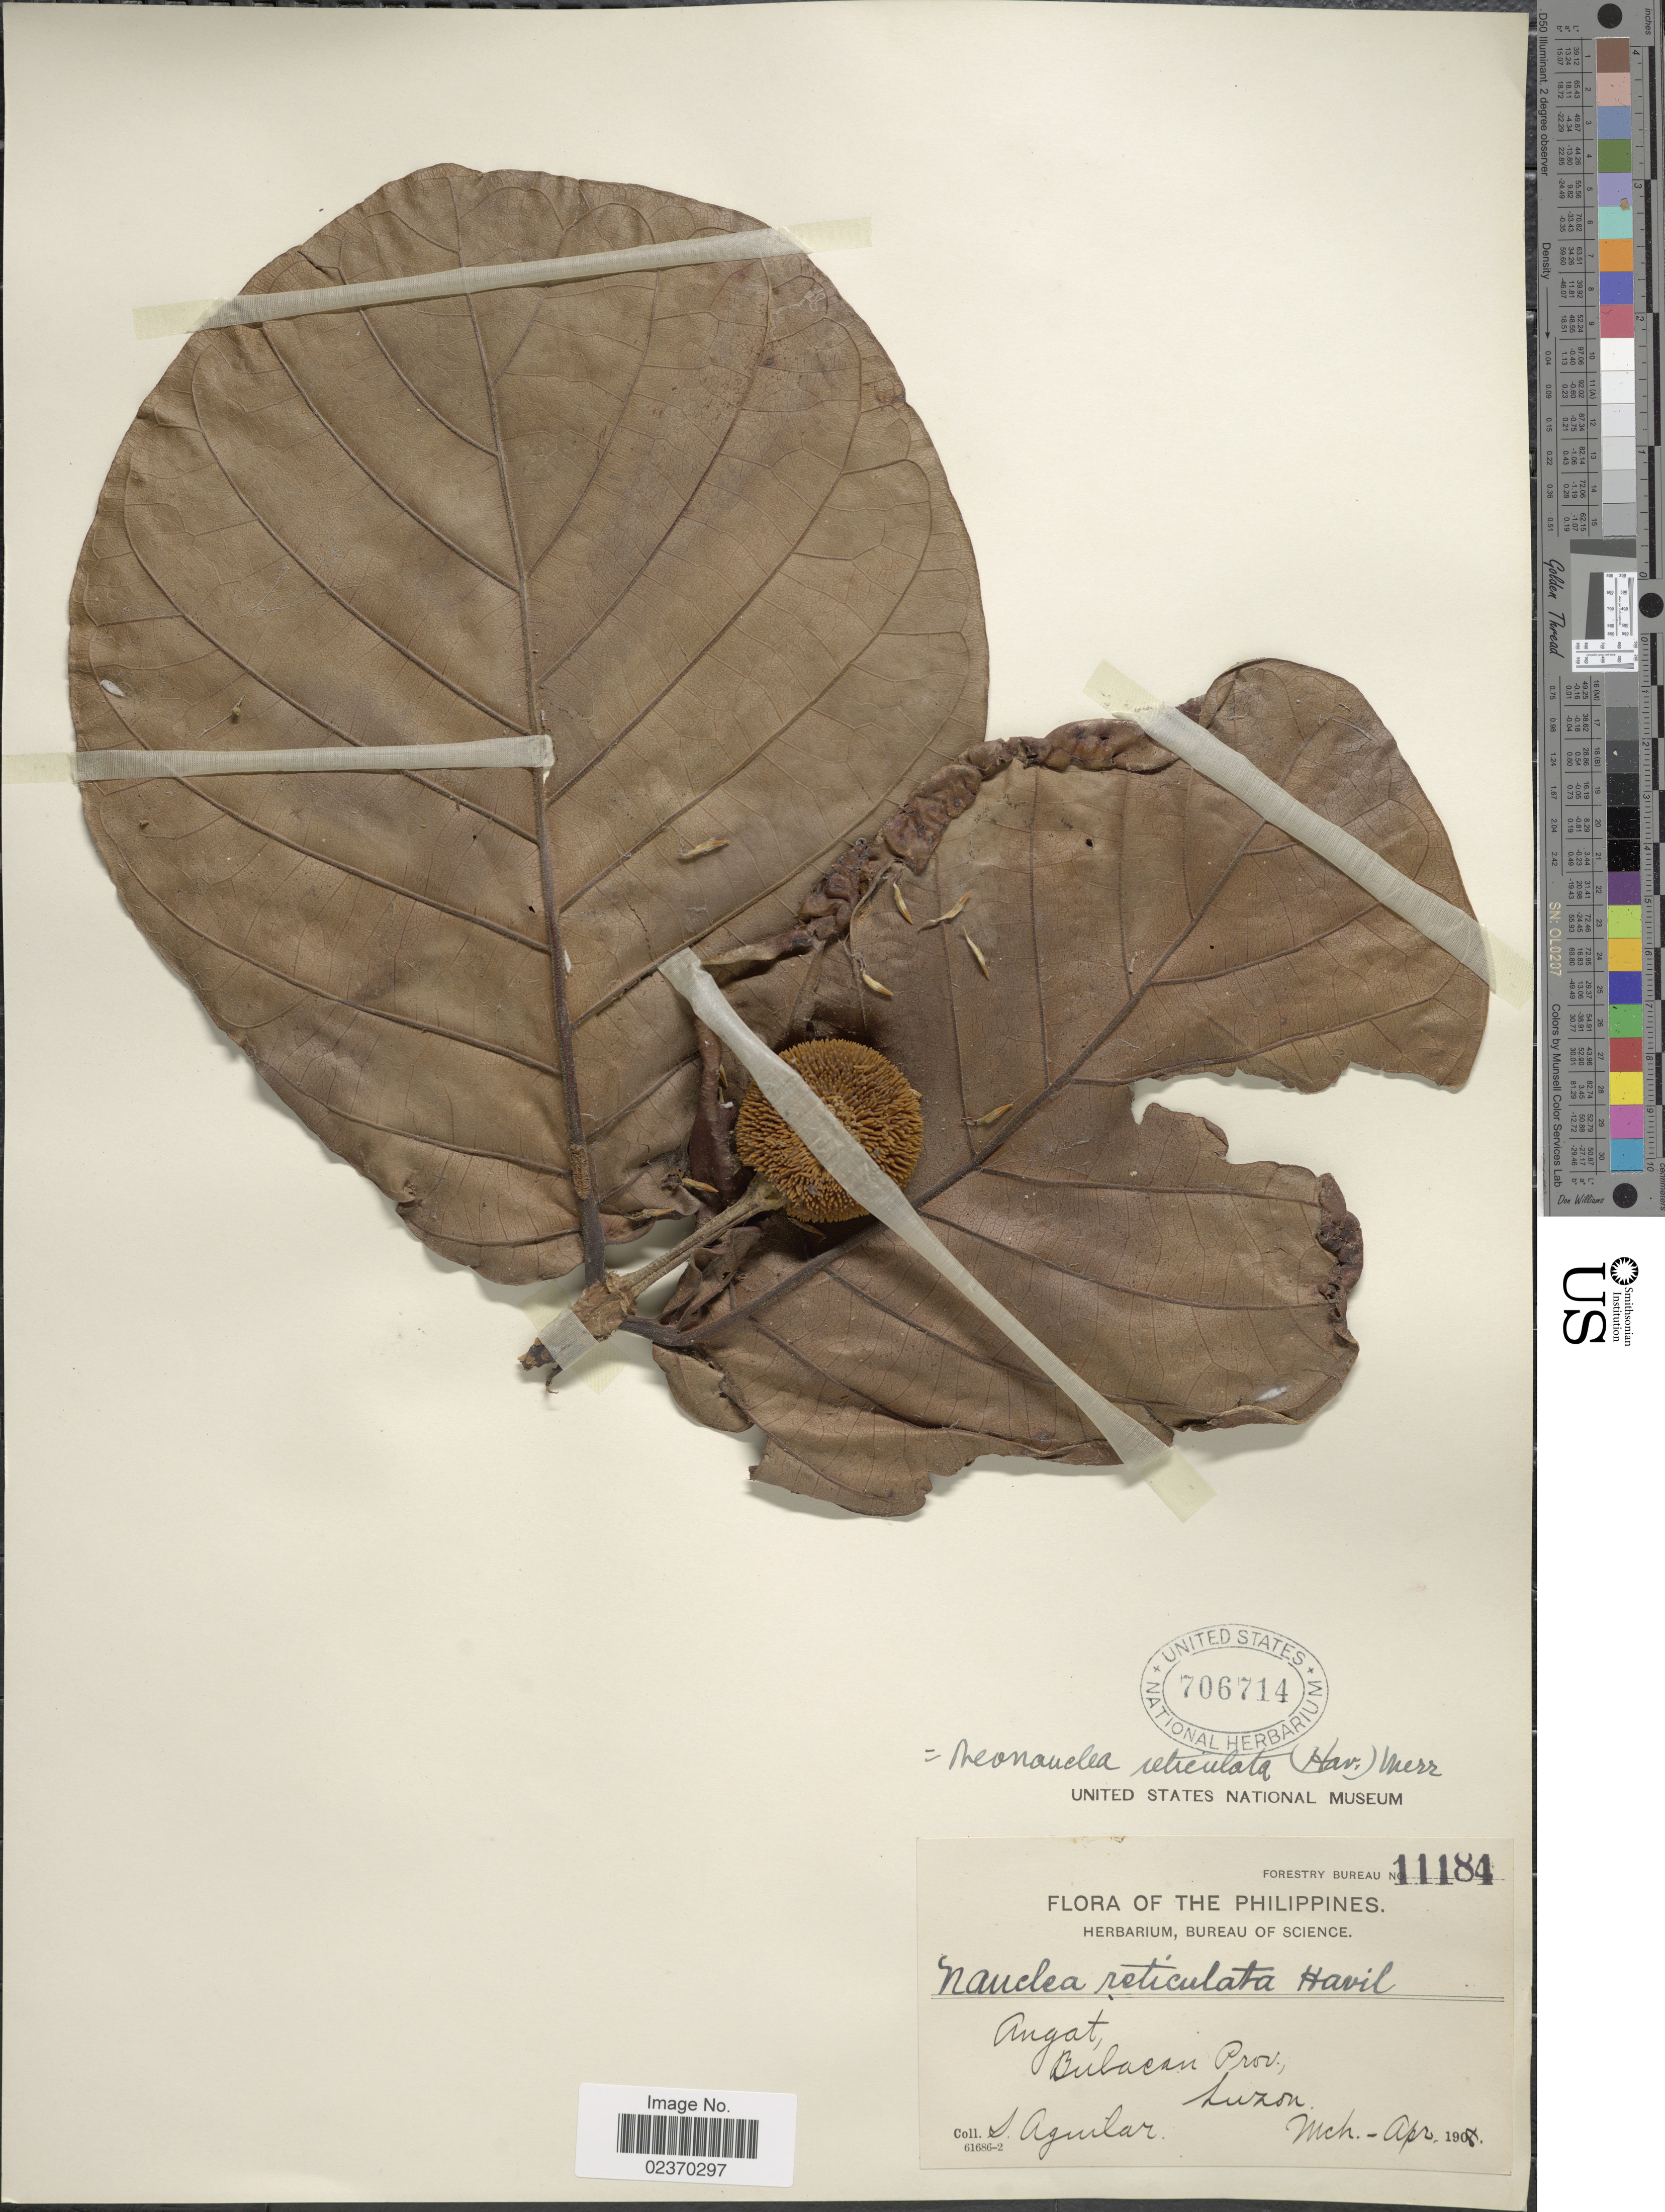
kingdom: Plantae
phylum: Tracheophyta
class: Magnoliopsida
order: Gentianales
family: Rubiaceae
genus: Neonauclea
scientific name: Neonauclea reticulata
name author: (Havil.) Merr.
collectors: S. Aguilar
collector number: Forestry Bureau 11184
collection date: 1908-03/1908-04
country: Philippines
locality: Angat, Bulucan Prov., Luzon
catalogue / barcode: US 706714